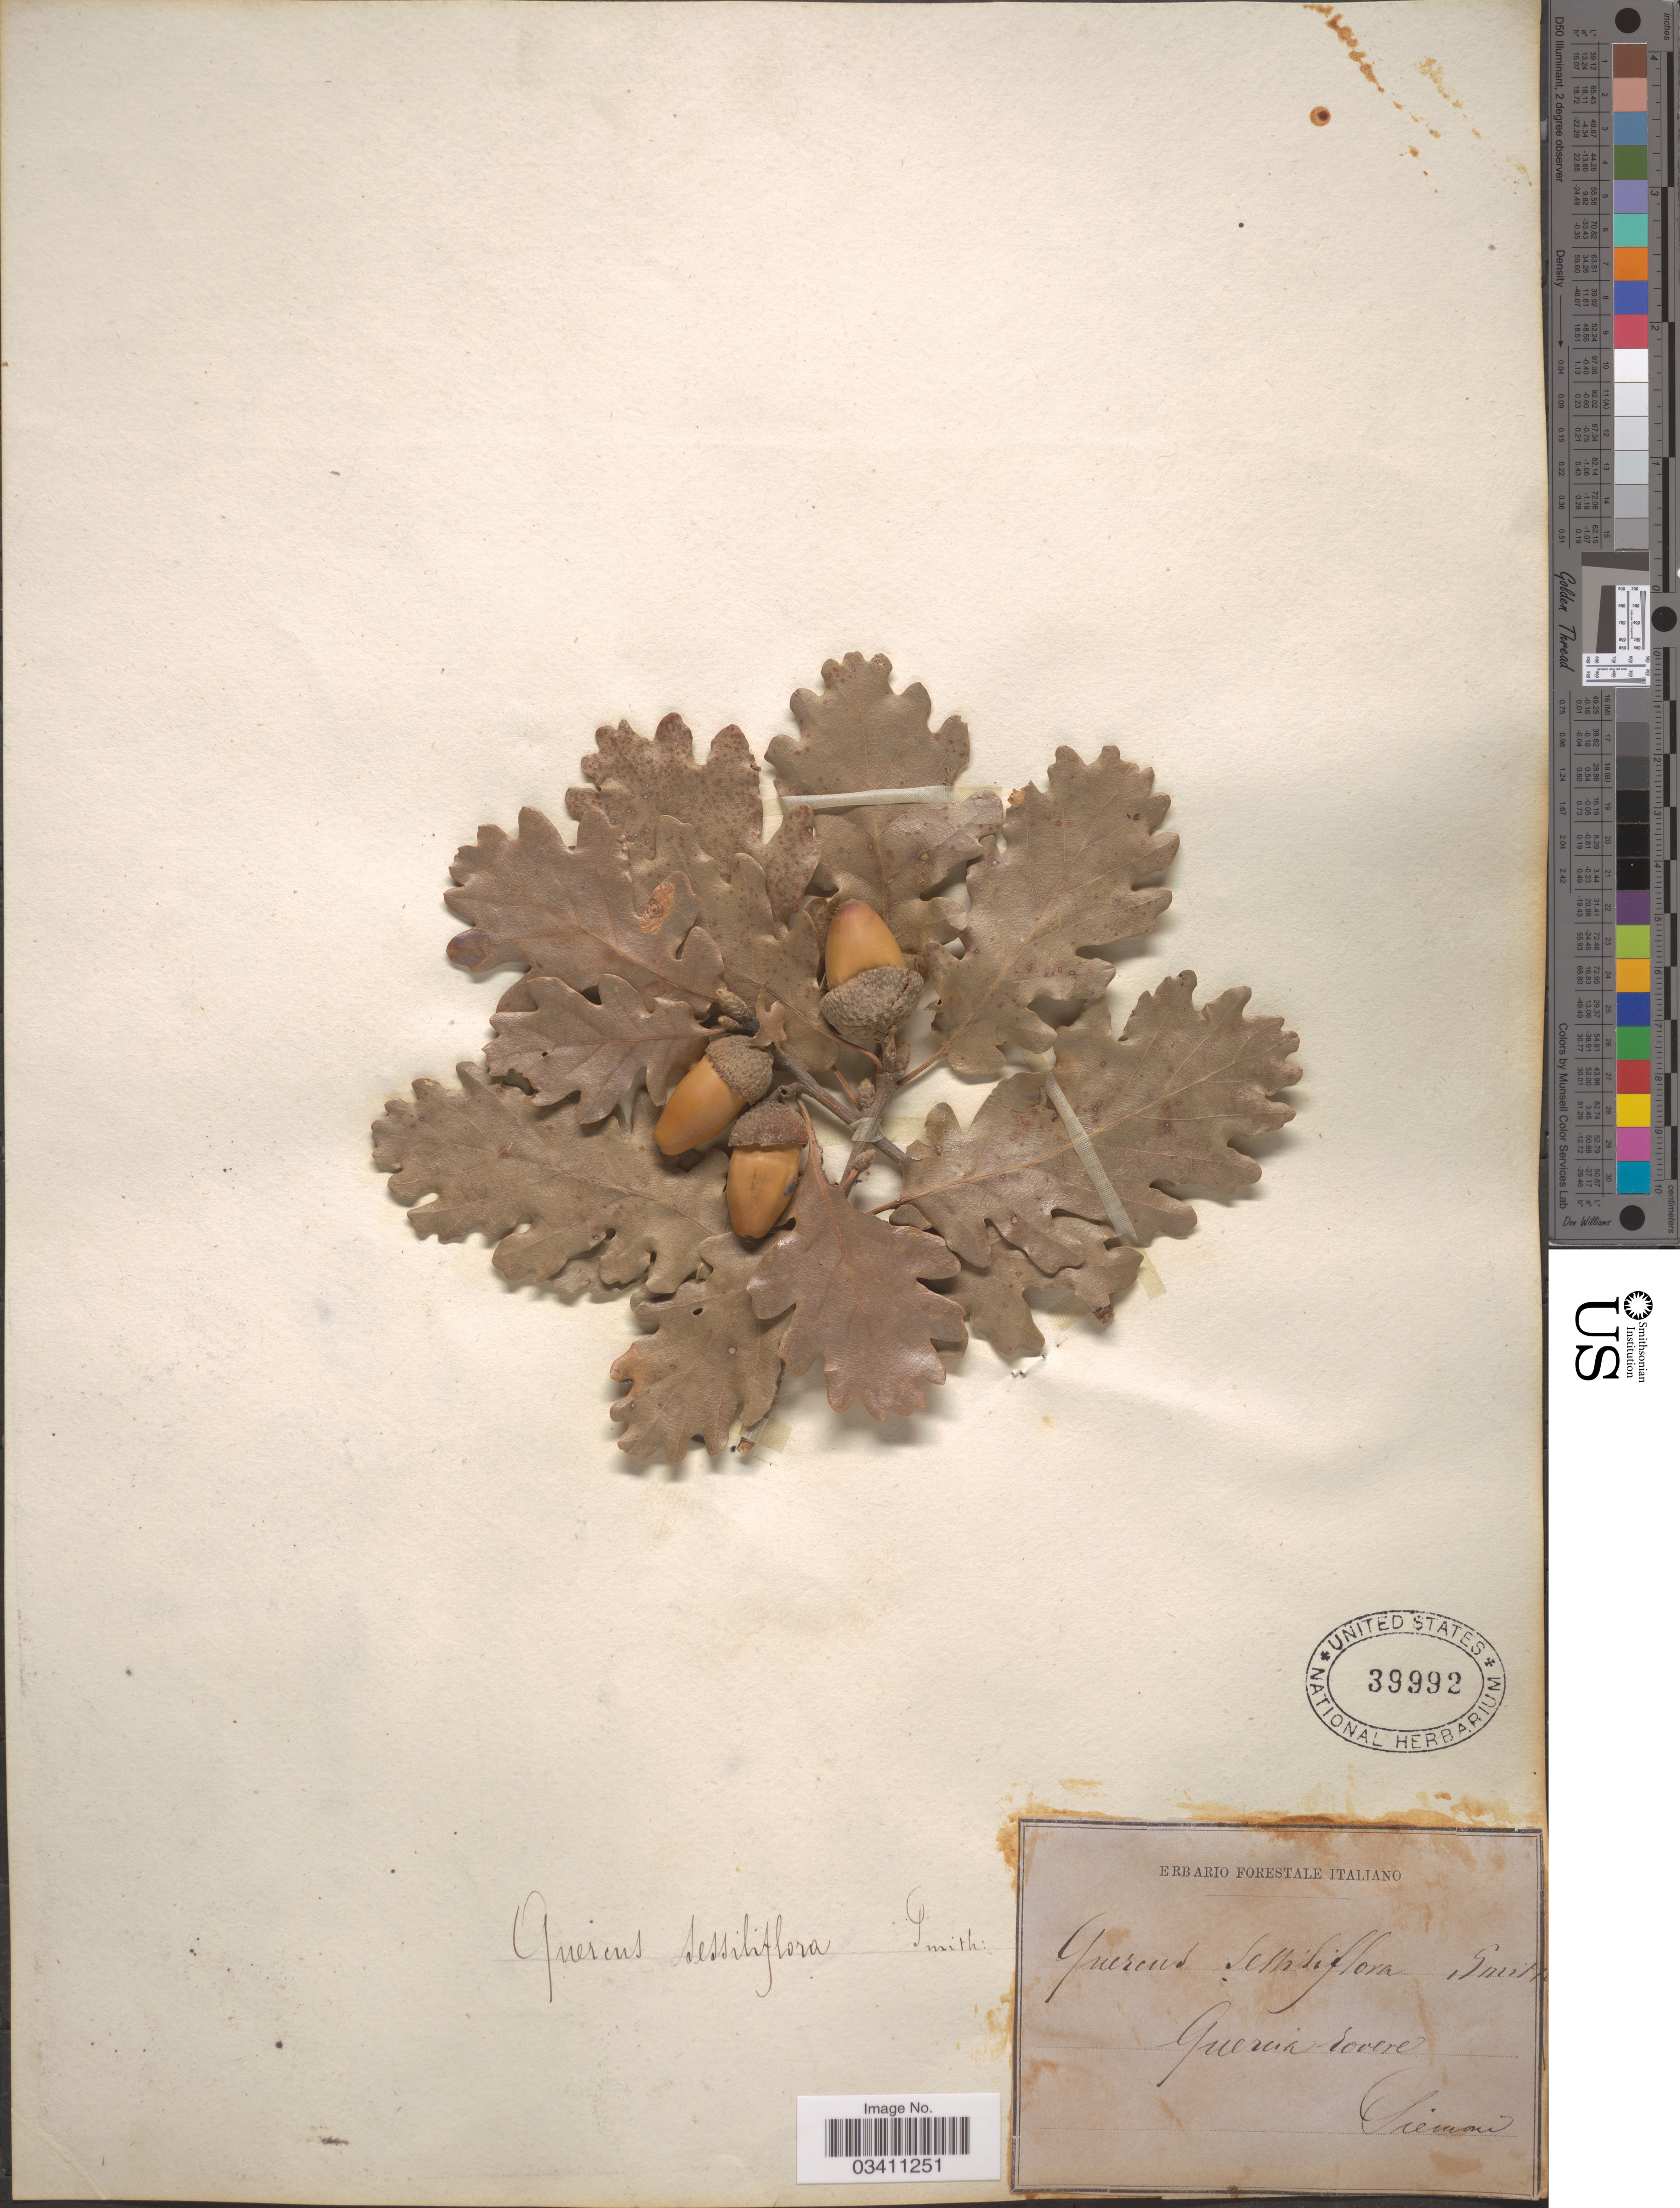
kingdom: Plantae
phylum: Tracheophyta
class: Magnoliopsida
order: Fagales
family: Fagaceae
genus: Quercus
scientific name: Quercus sessiliflora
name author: Salisb.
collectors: Siemoni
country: Italy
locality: Guercia Tovere. [interpreted]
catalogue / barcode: US 39992